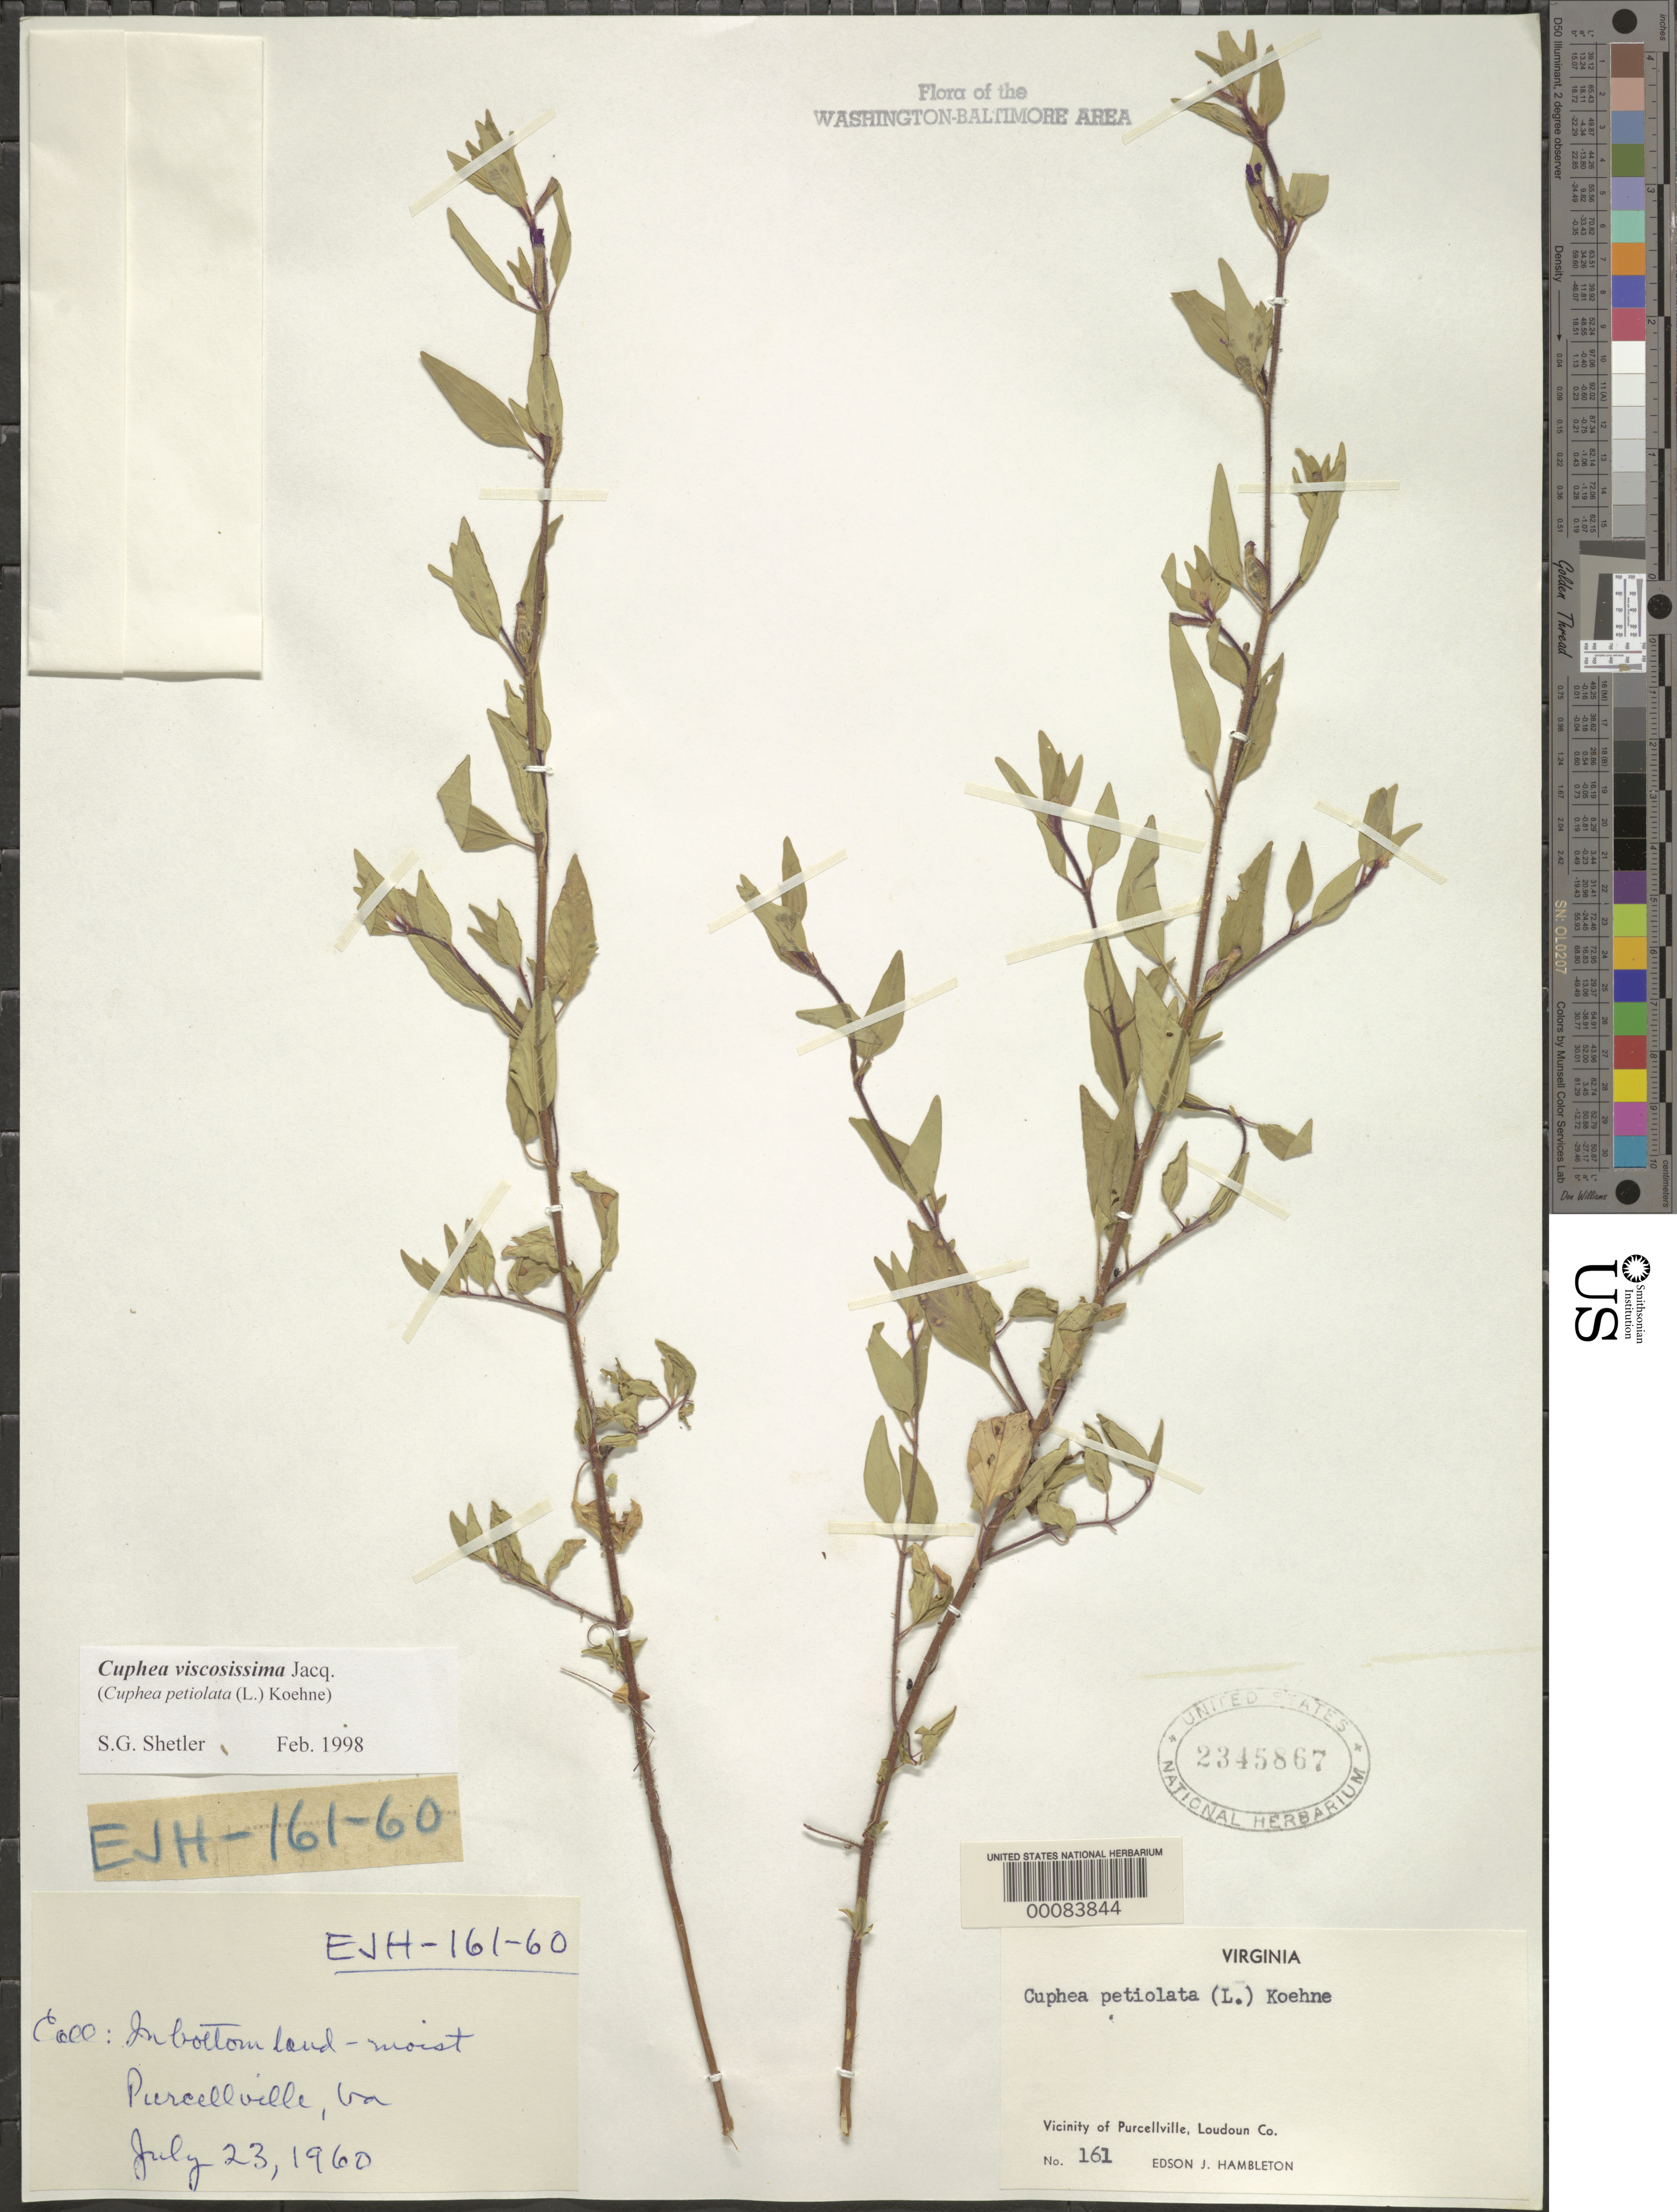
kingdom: Plantae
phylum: Tracheophyta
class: Magnoliopsida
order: Myrtales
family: Lythraceae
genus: Cuphea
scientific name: Cuphea viscosissima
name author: Jacq.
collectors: E. Hambleton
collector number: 161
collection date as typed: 23 Jul 1960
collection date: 1960-07-23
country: United States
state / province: Virginia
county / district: Loudoun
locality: Purcellville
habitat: In moist bottomland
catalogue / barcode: US 2345867